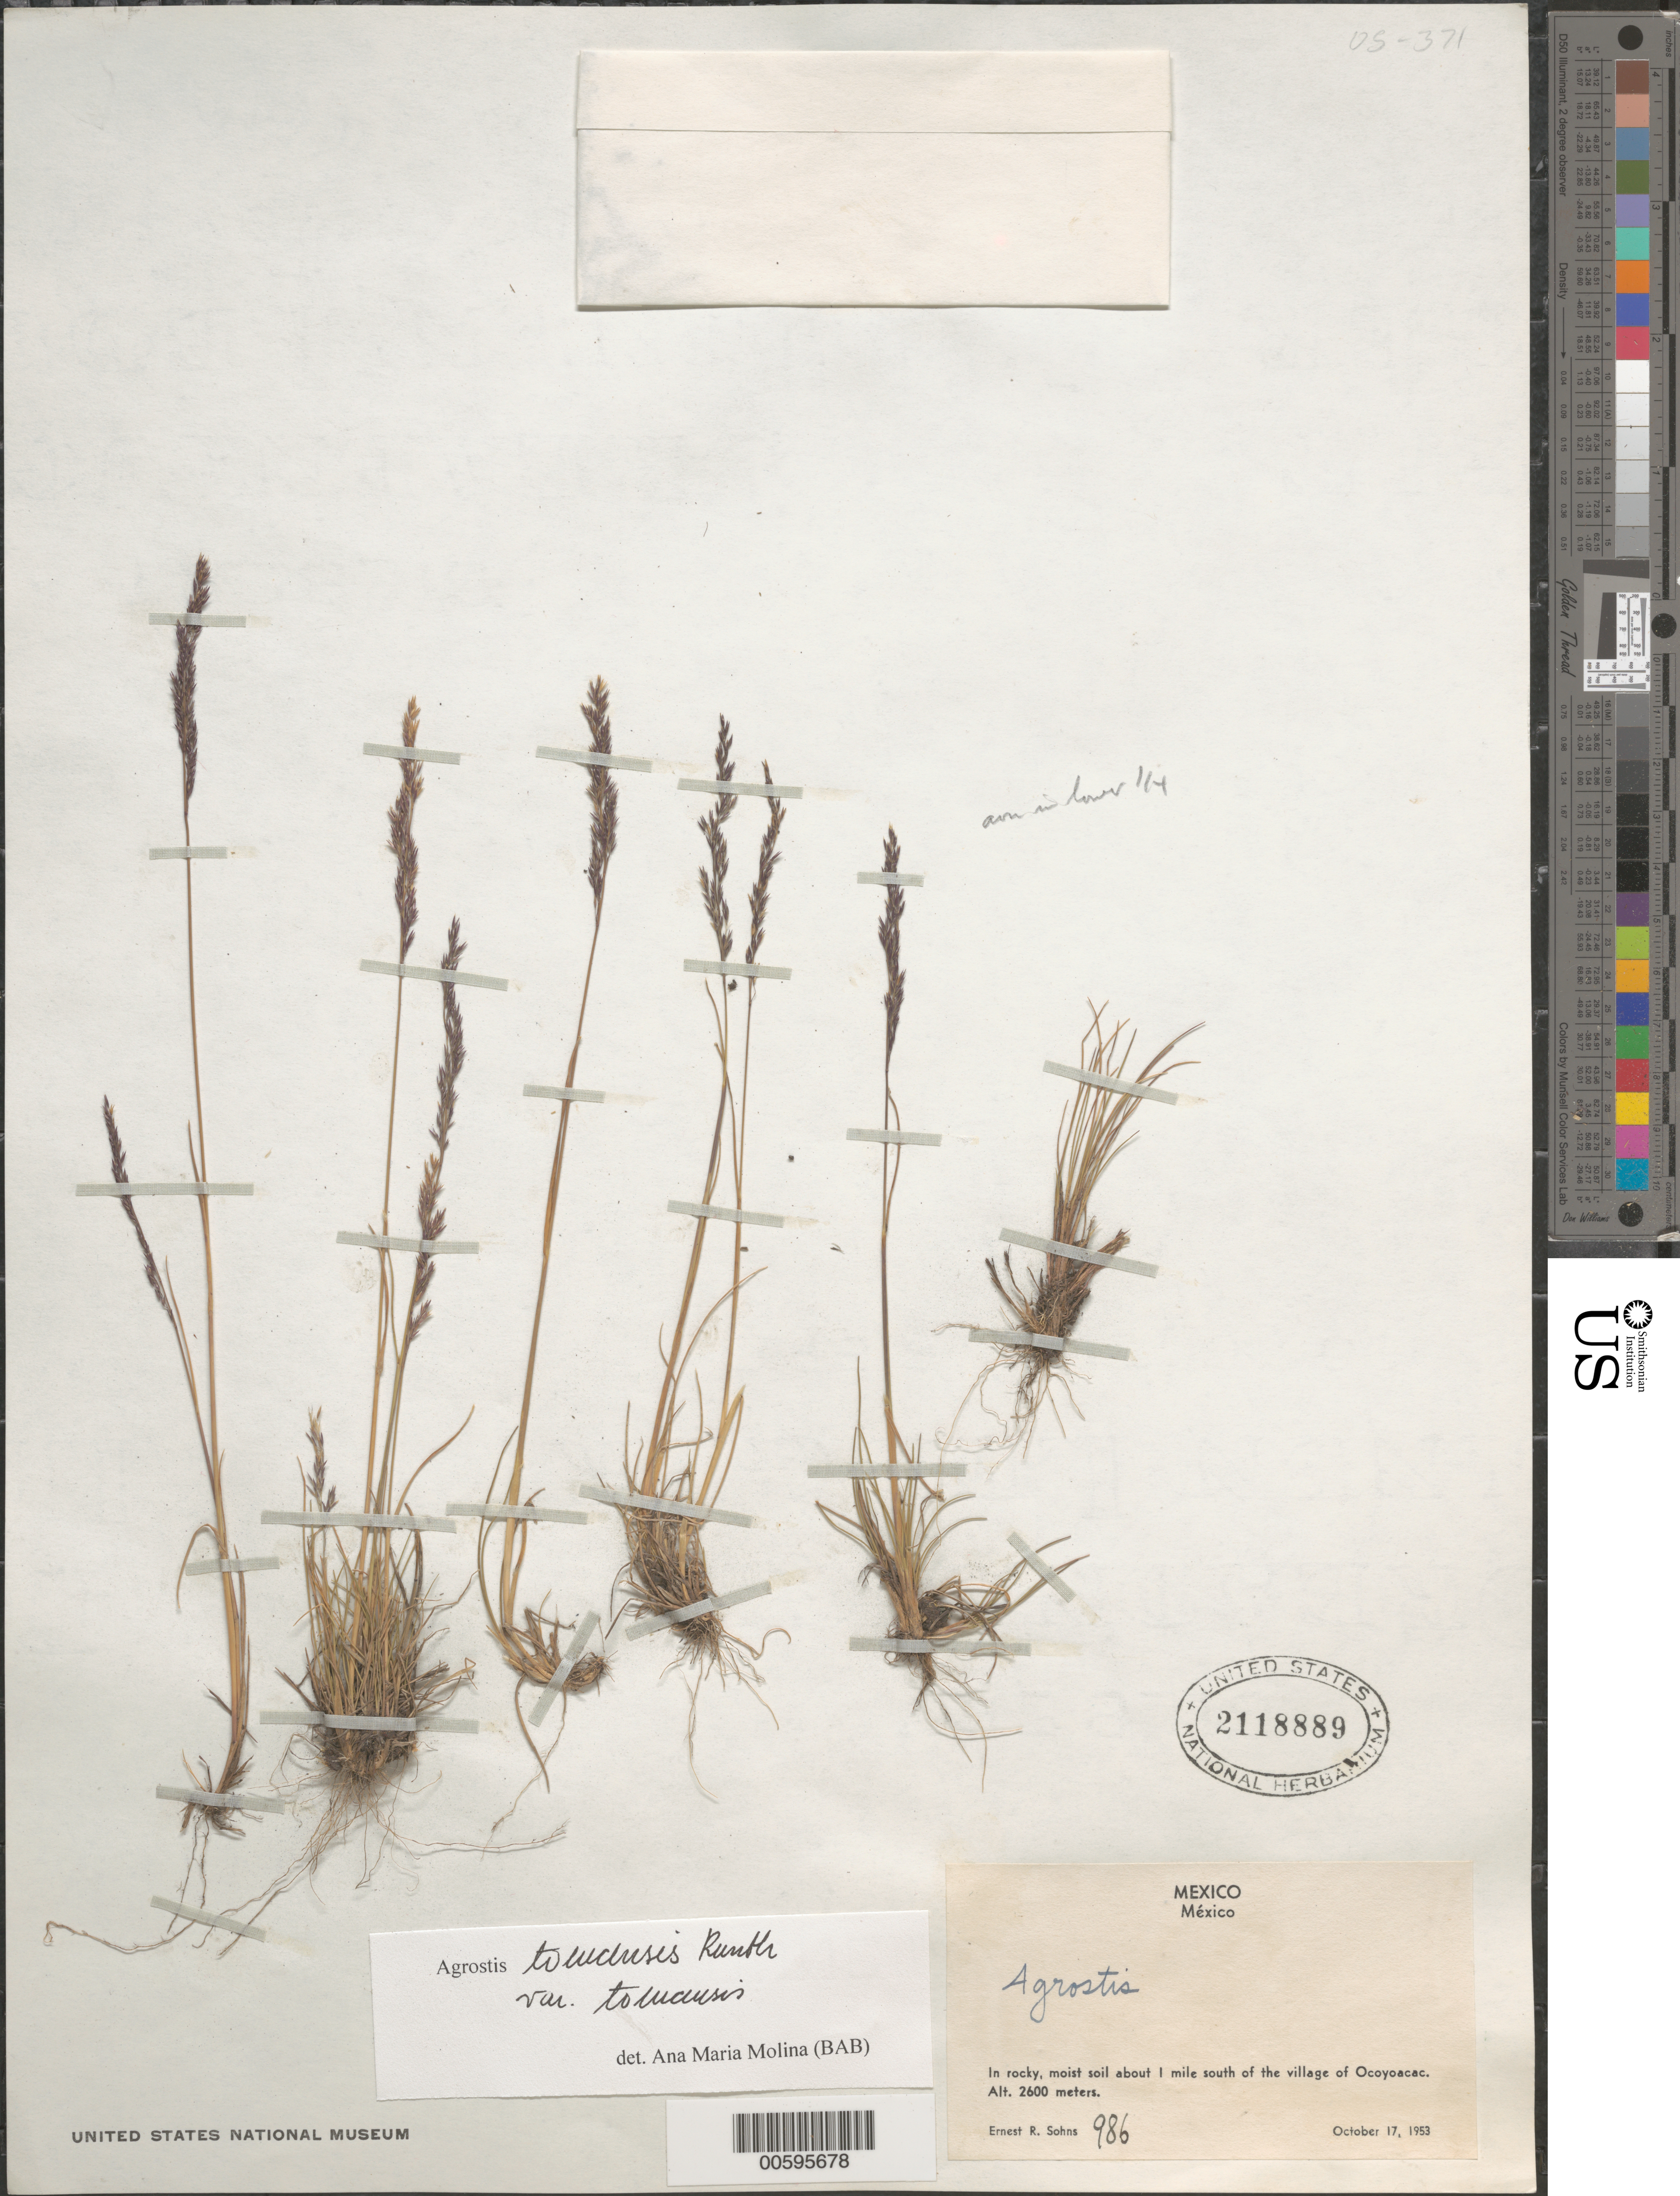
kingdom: Plantae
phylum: Tracheophyta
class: Liliopsida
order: Poales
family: Poaceae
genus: Agrostis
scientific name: Agrostis tolucensis Kunth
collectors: E. R. Sohns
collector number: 986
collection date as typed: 17 Oct 1953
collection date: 1953-10-17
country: Mexico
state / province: México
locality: Ca 1 mi S of the village of Ocoyoacac.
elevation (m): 2600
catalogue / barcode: US 2118889